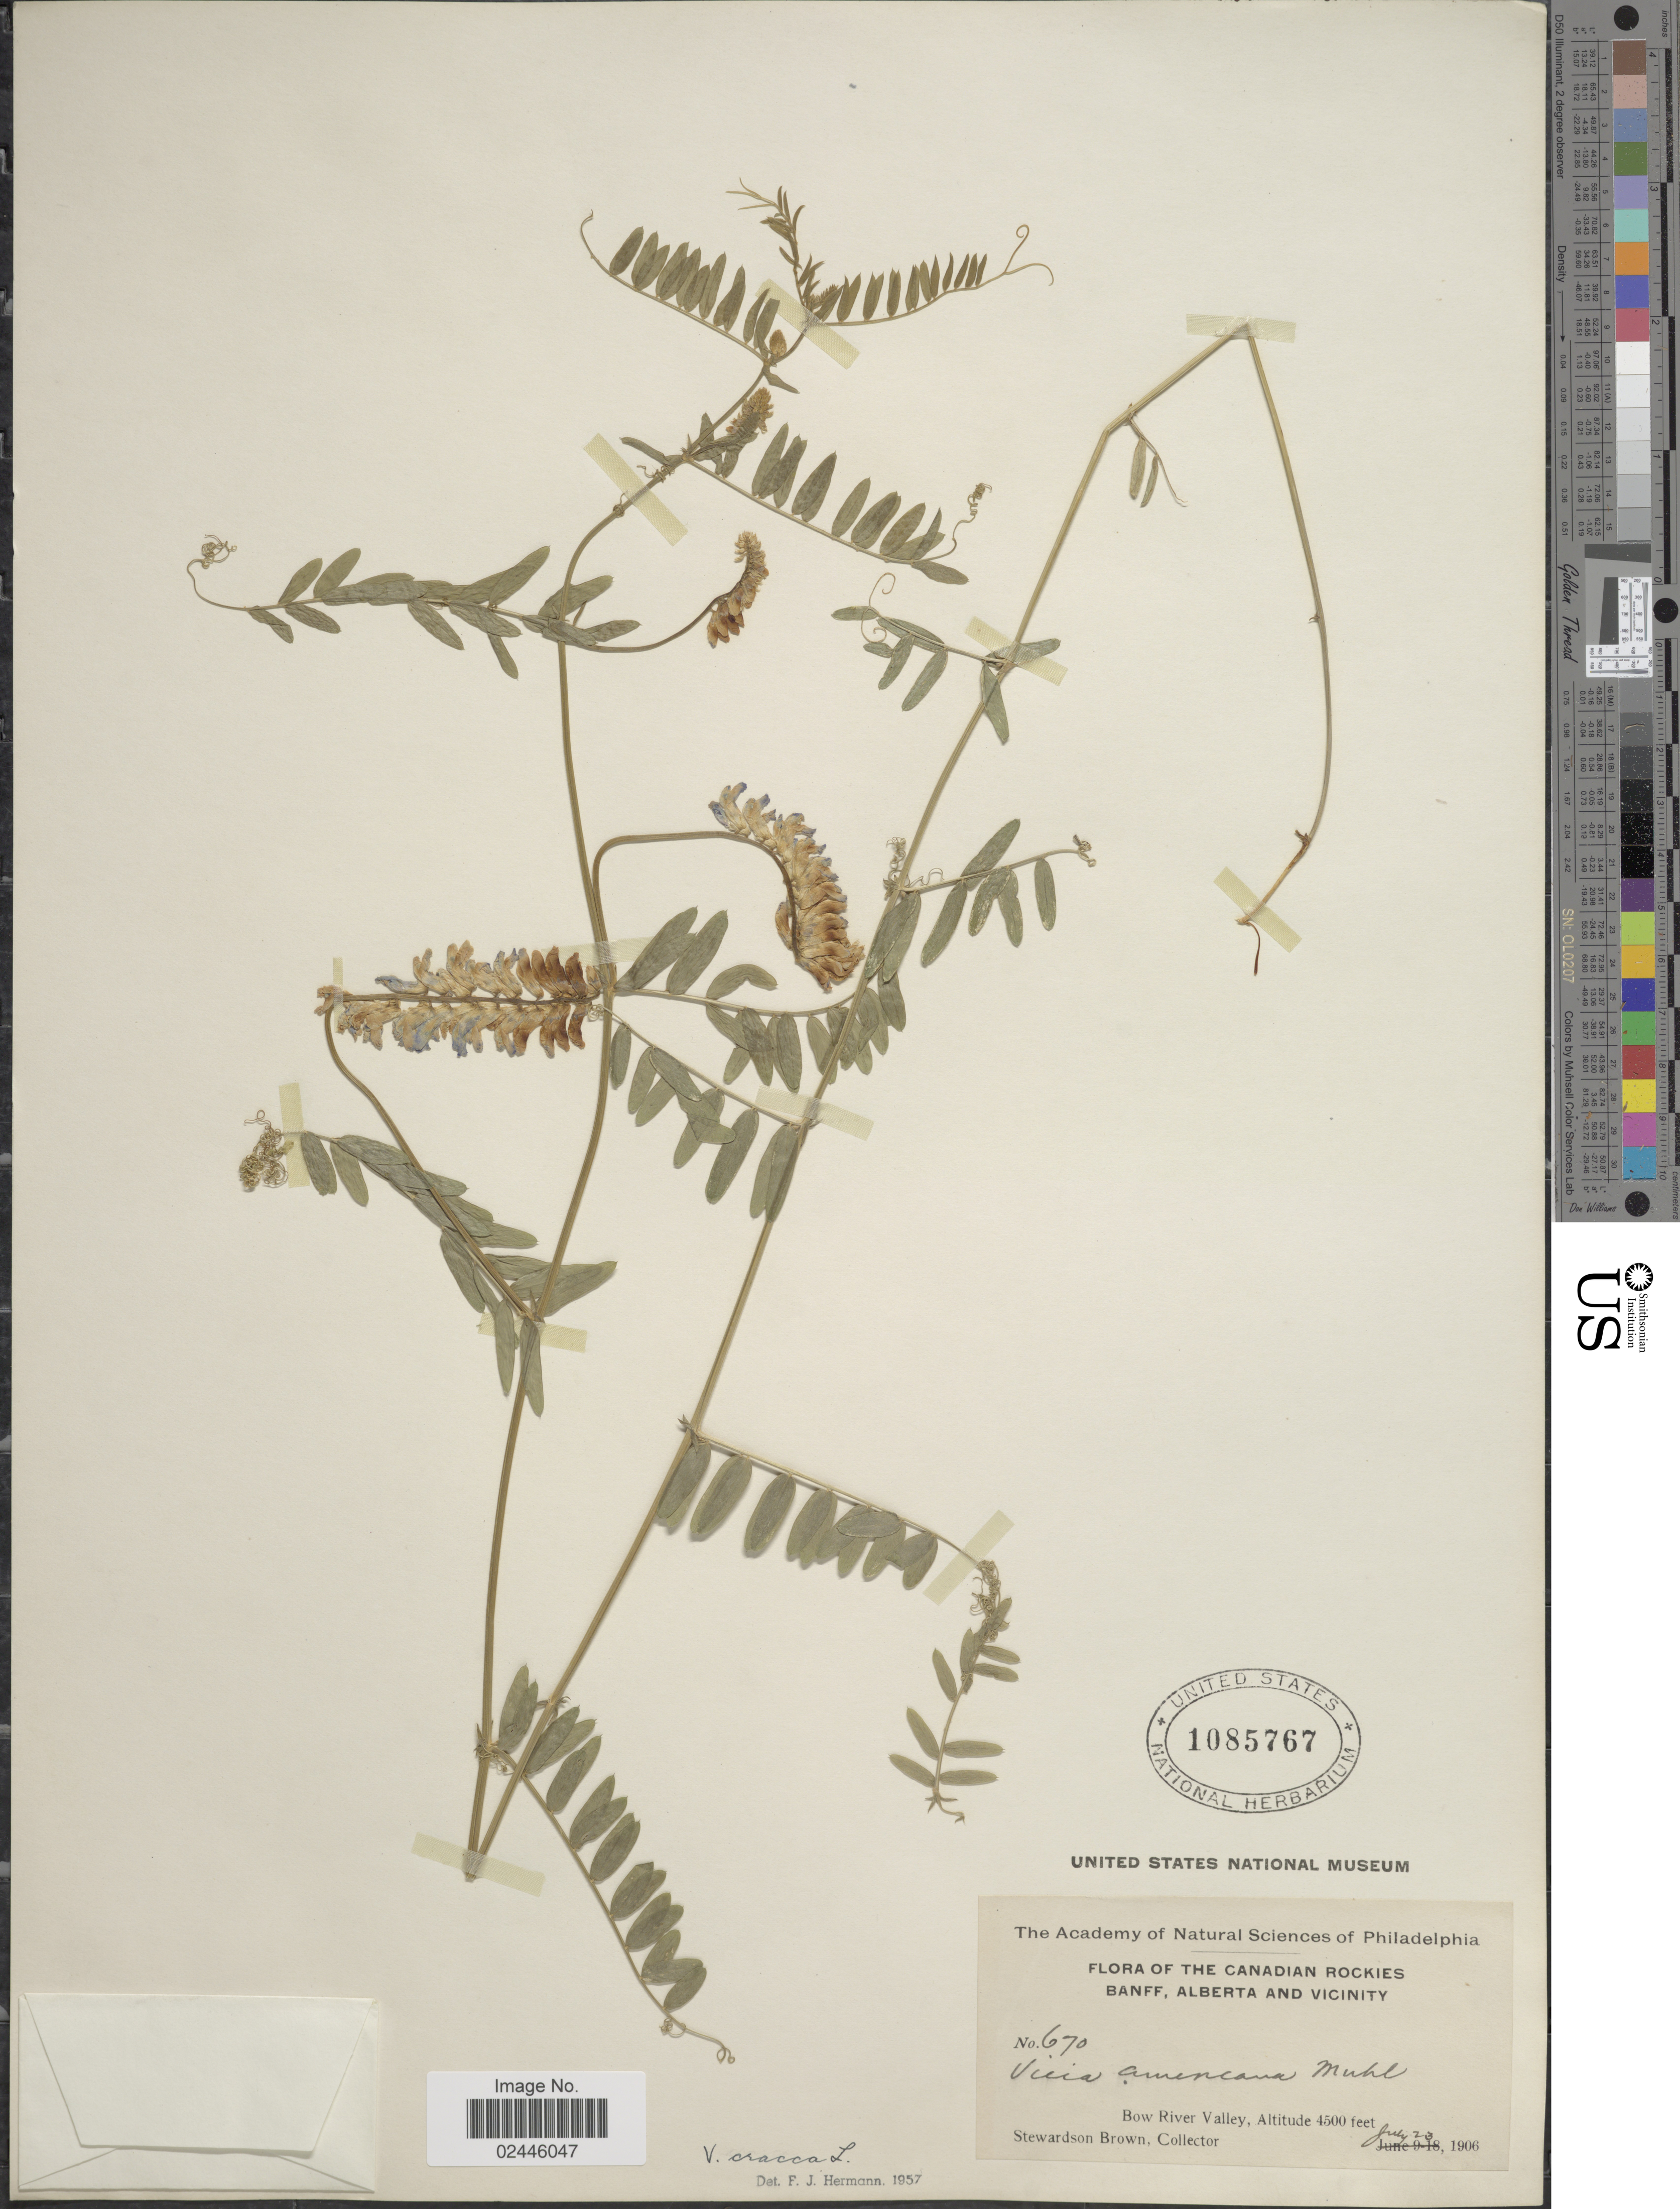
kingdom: Plantae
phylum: Tracheophyta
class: Magnoliopsida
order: Fabales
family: Fabaceae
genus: Vicia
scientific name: Vicia cracca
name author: L.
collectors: S. Brown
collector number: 670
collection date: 1906-07-20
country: Canada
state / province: Alberta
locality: Canadian Rockies, Banff, Alberta and Vicinity, Bow River Valley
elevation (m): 1372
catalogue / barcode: US 1085767